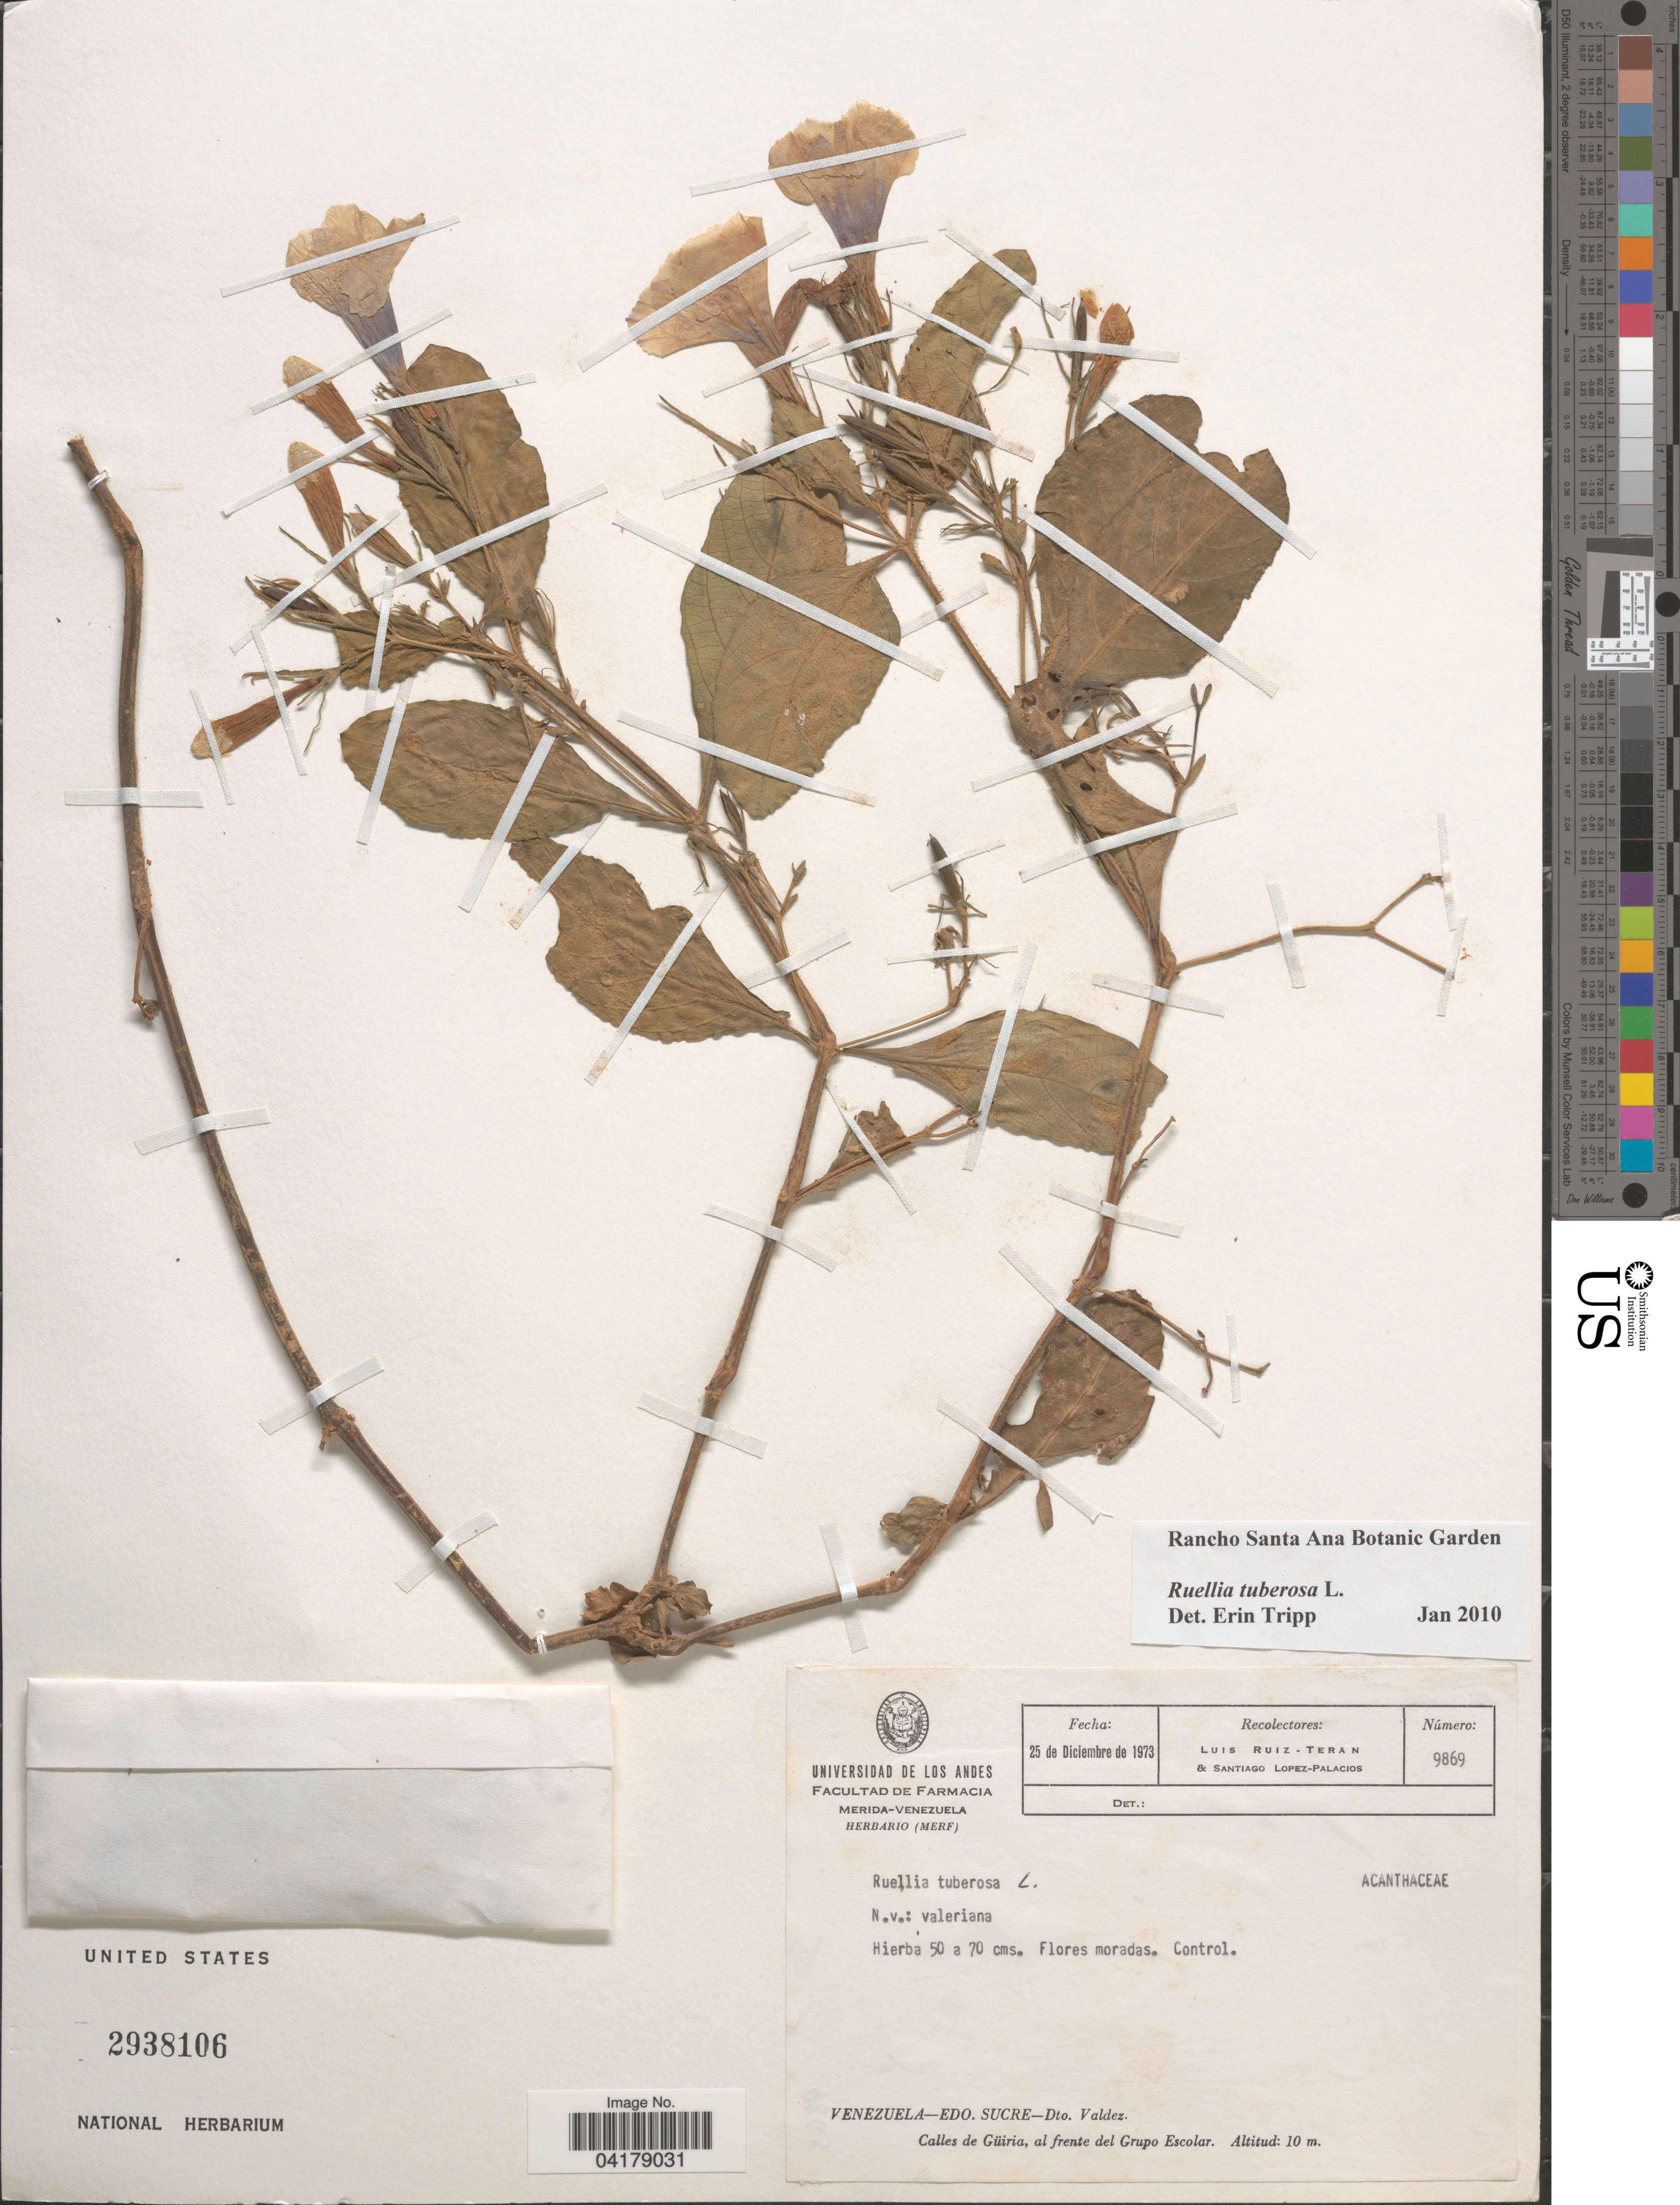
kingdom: Plantae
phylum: Tracheophyta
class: Magnoliopsida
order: Lamiales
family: Acanthaceae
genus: Ruellia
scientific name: Ruellia tuberosa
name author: L.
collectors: L. Teran & S. López-Palacios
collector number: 9869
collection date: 1973-12-25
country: Venezuela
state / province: Sucre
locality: Dto. Valdez. Calles de Güiria, al frente del Grupo Escolar.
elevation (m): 10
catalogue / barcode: US 2938106